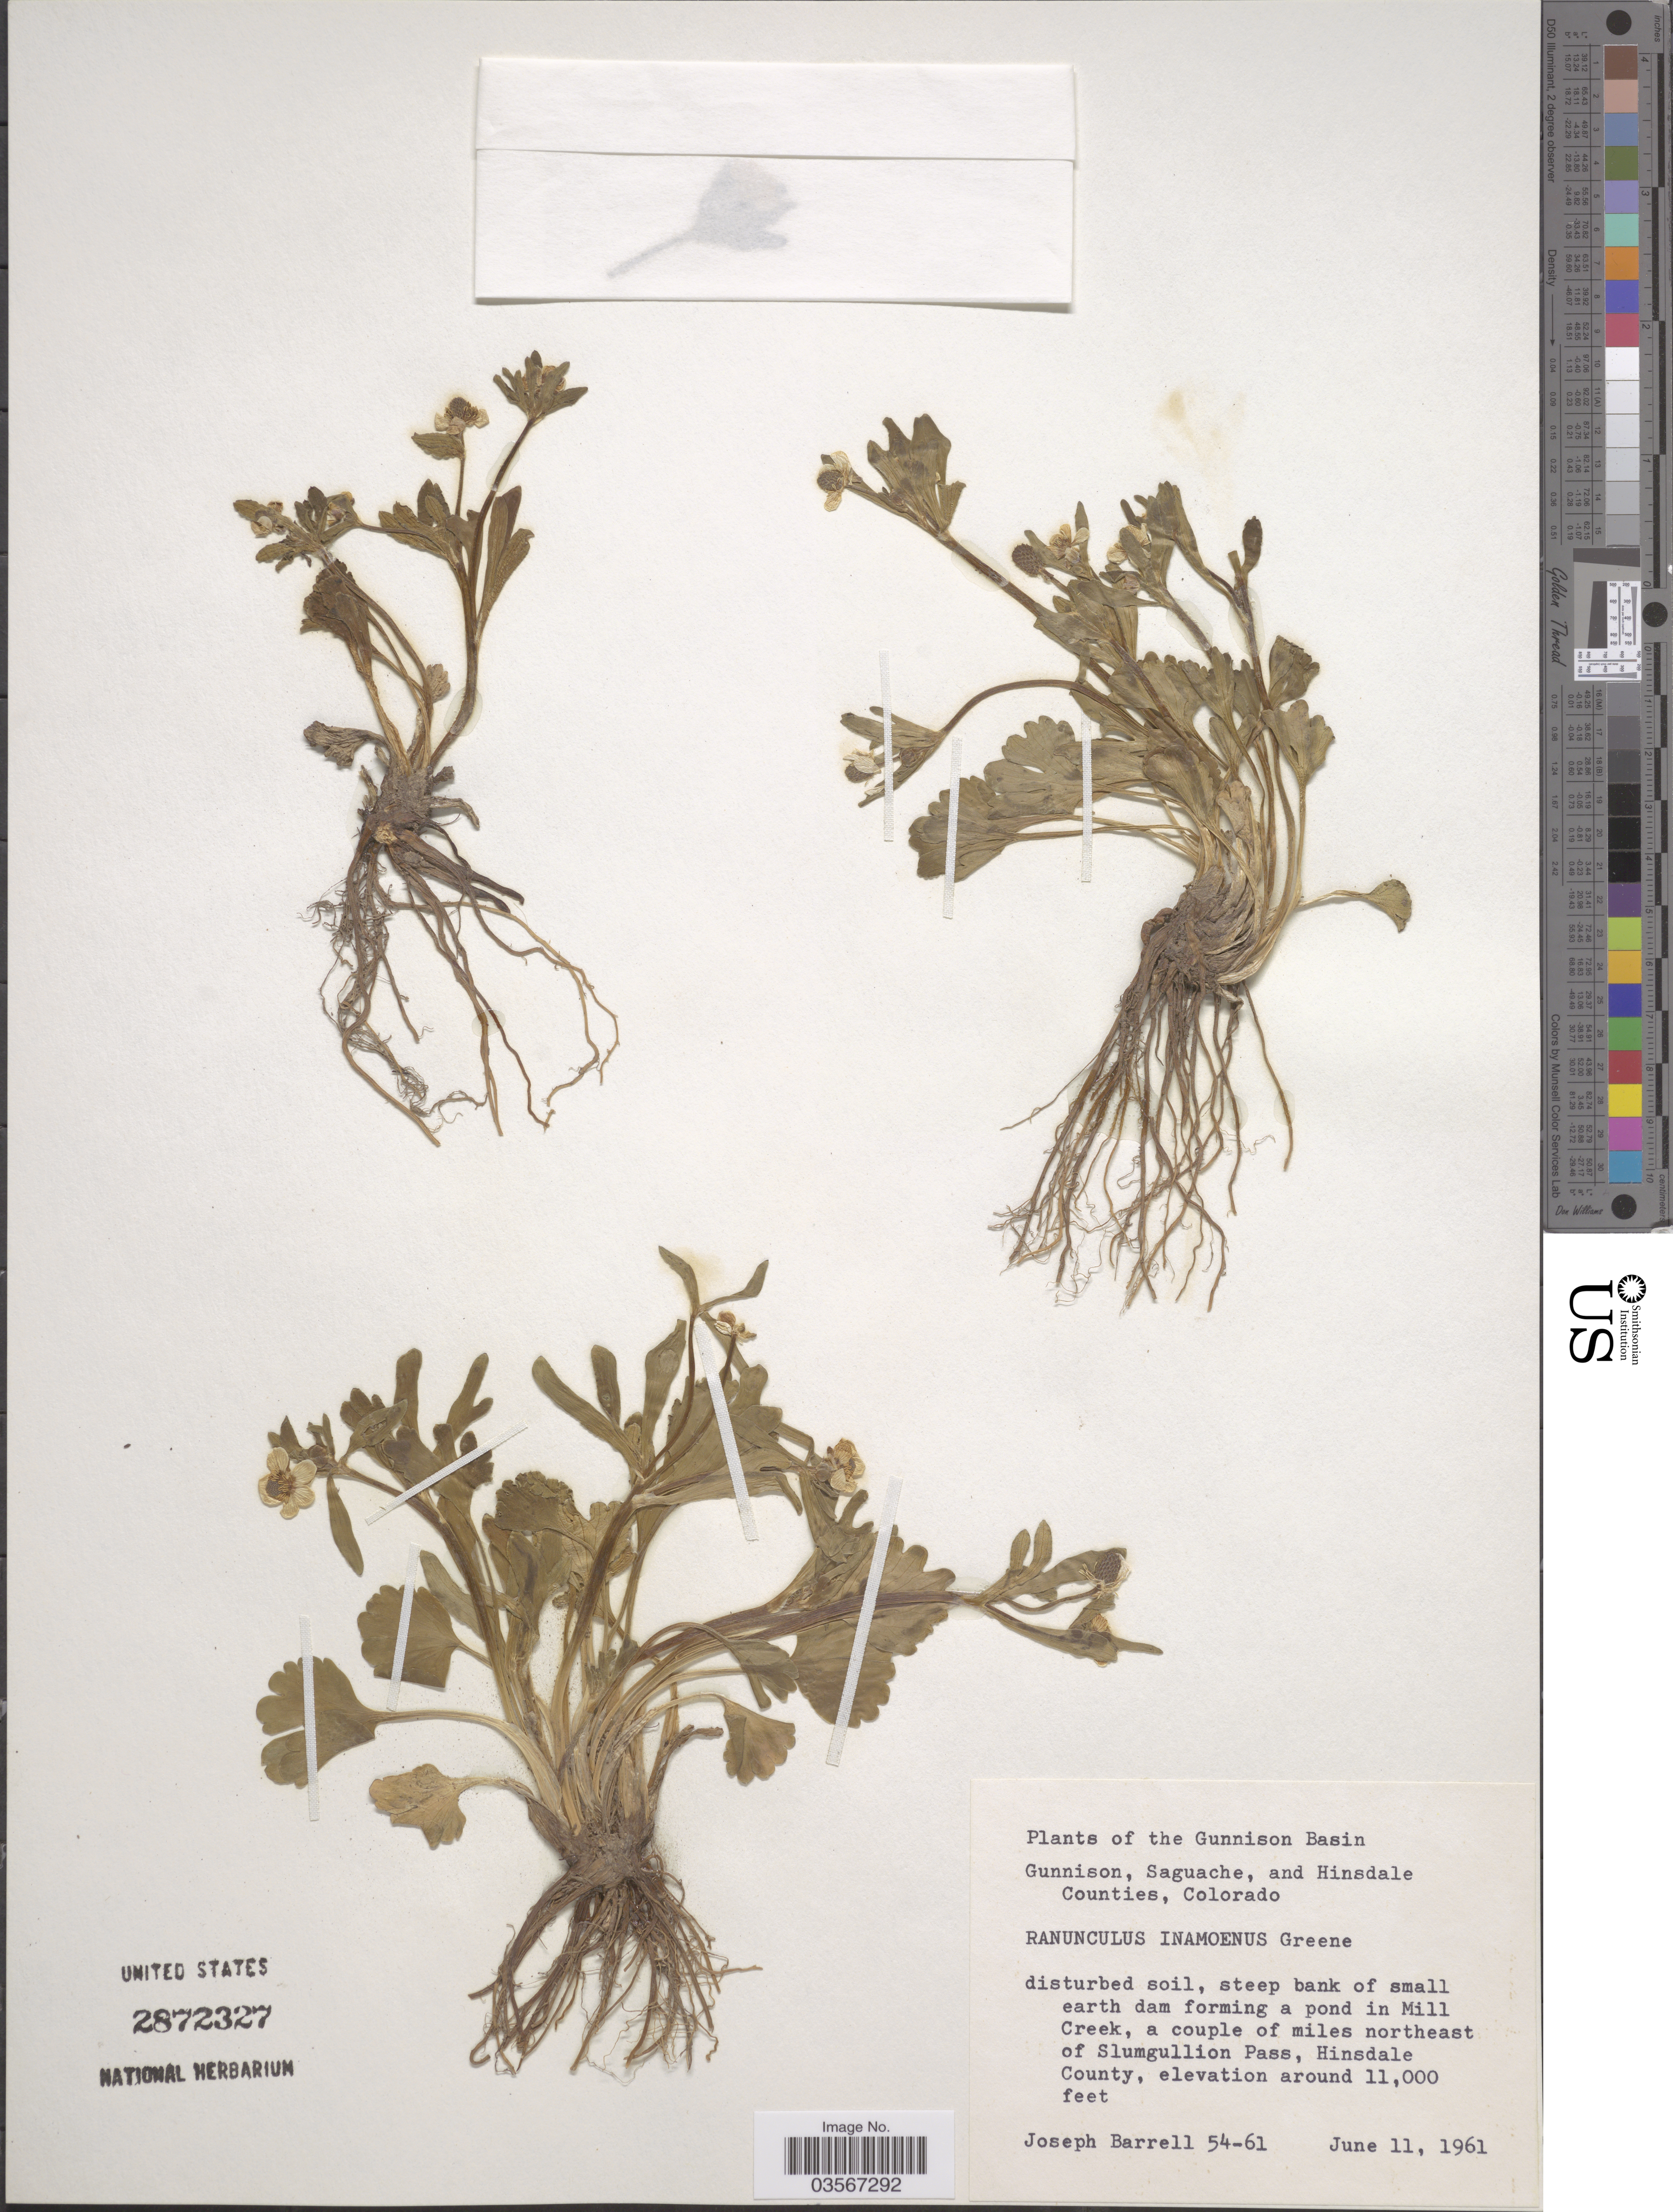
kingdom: Plantae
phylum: Tracheophyta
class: Magnoliopsida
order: Ranunculales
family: Ranunculaceae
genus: Ranunculus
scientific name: Ranunculus inamoenus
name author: Greene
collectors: J. Barrell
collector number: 54-61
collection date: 1961-06-11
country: United States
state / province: Colorado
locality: The Gunnison Basin. Steep bank of small earth dam forming a pond in Mill Creek, a couple of miles northeast of Slumgullion Pass, Hinsdale County.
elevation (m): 3353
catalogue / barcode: US 2872327